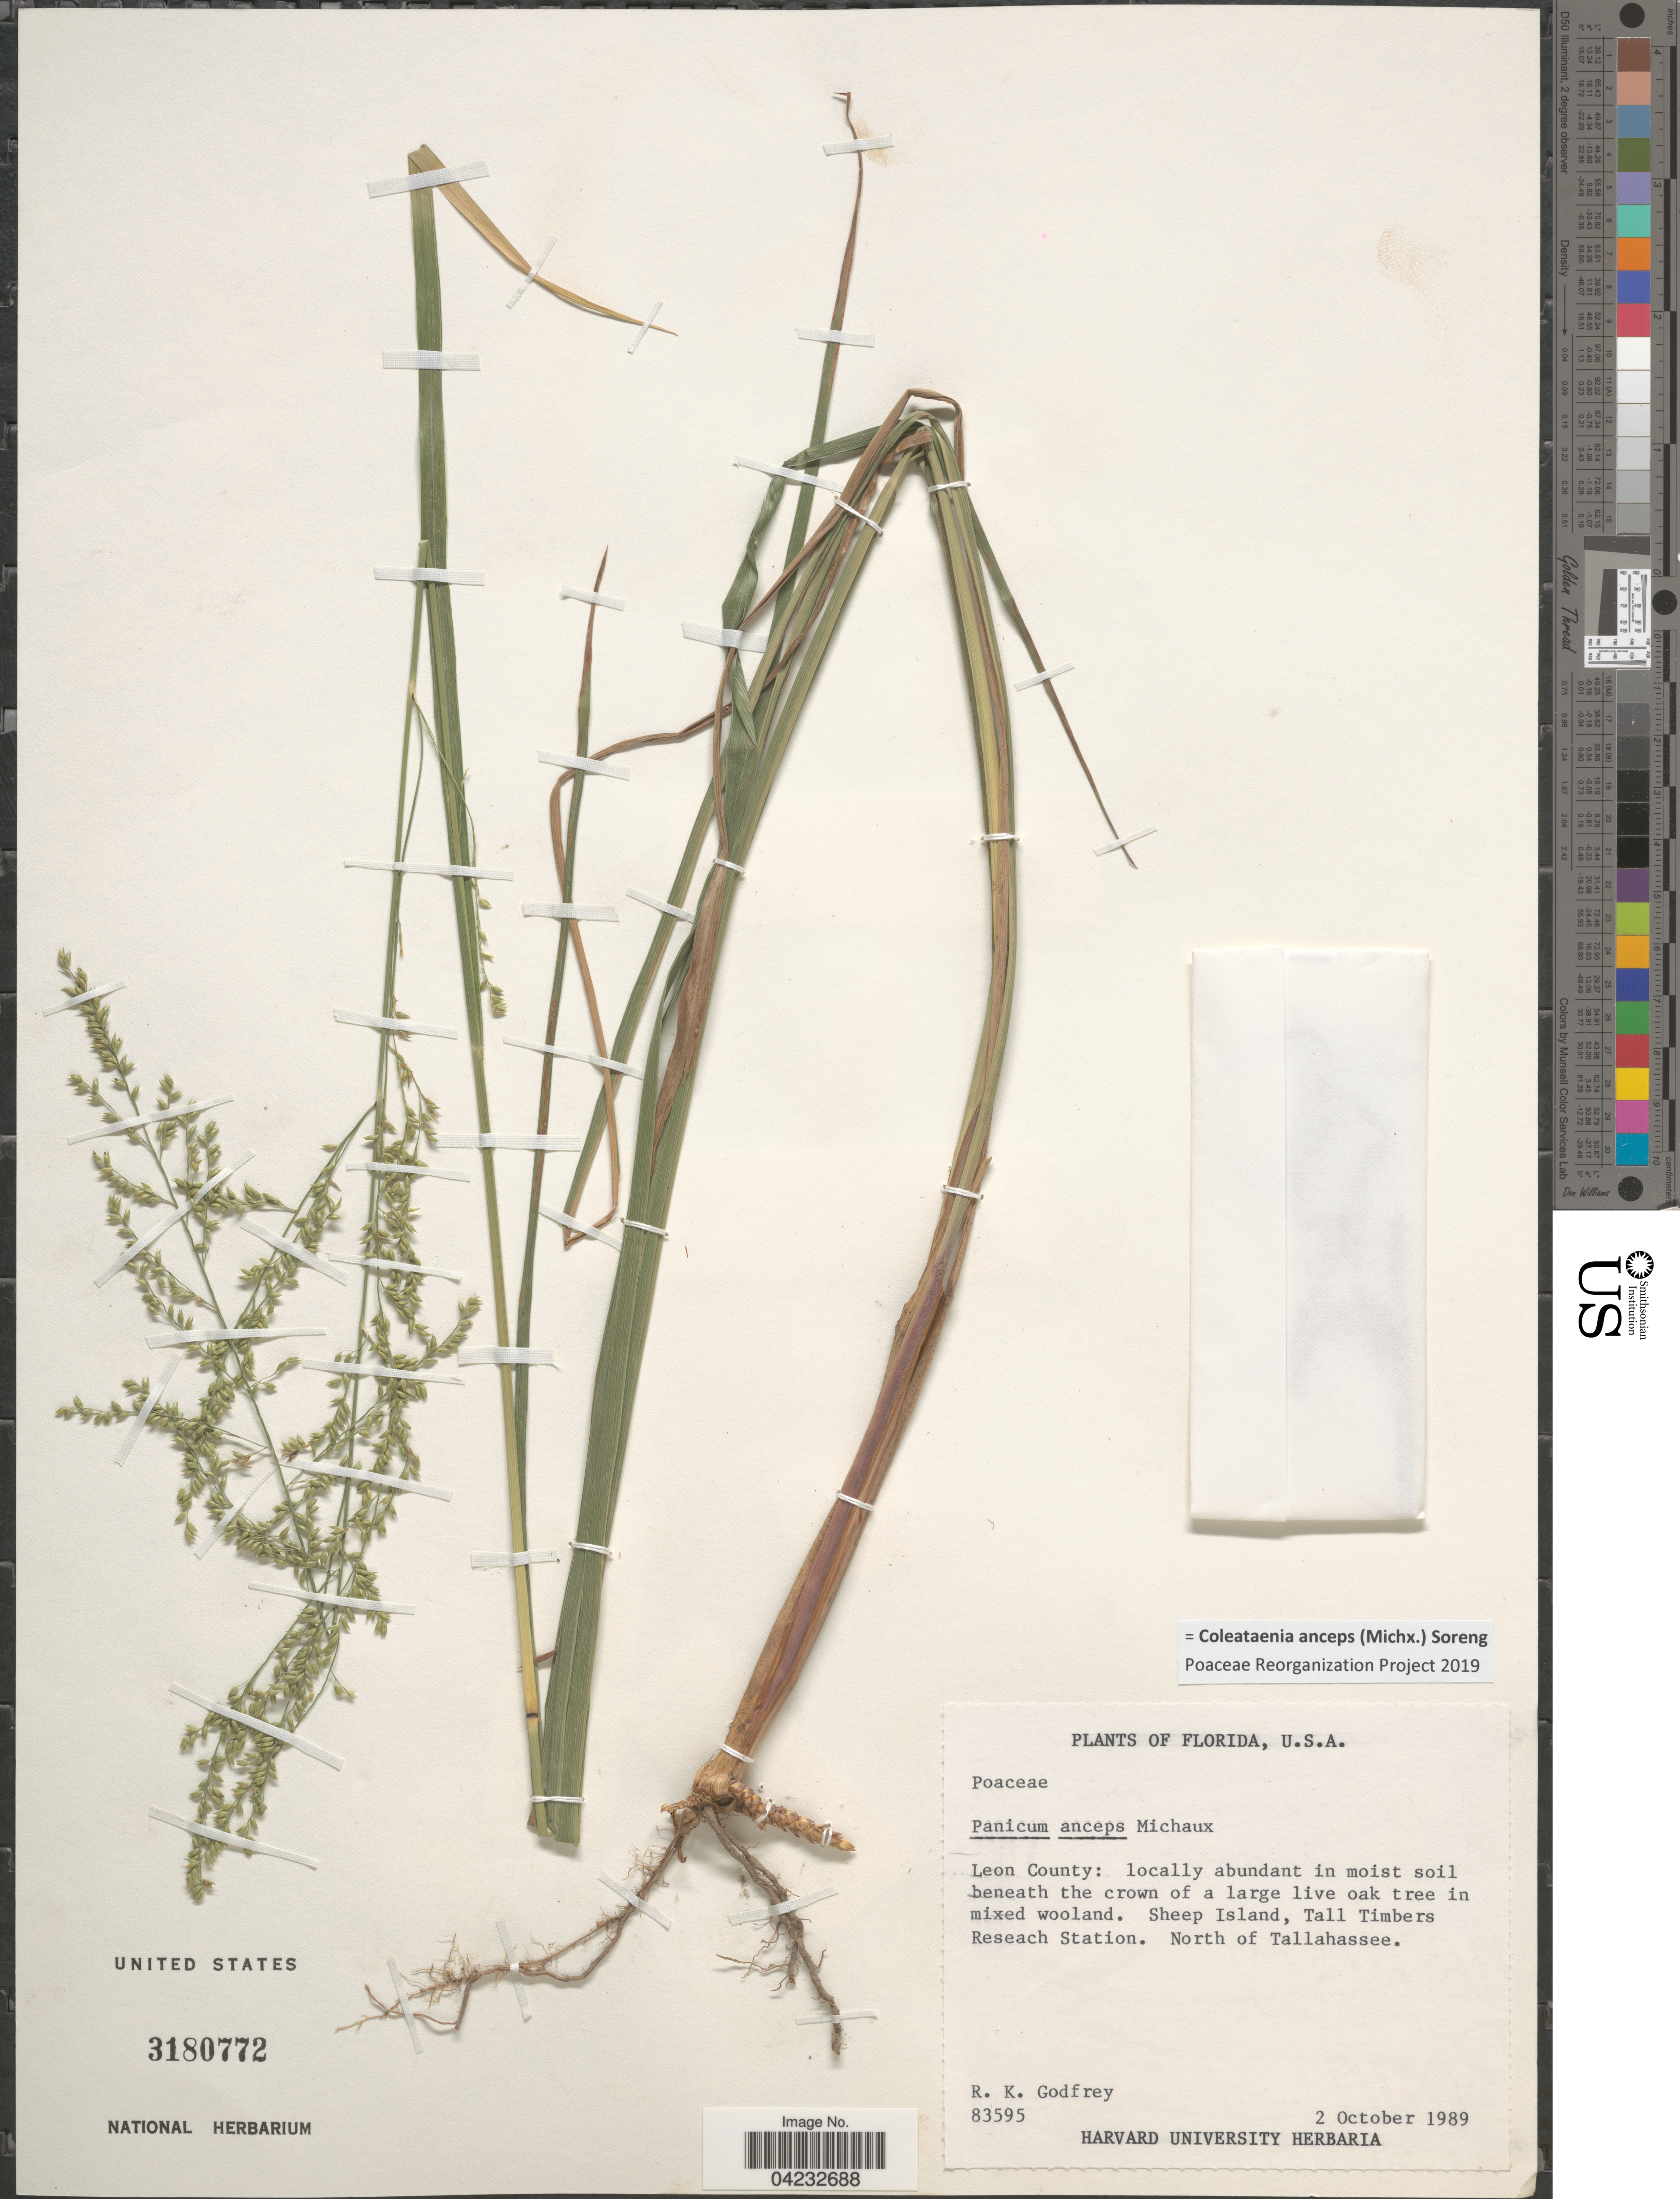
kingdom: Plantae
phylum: Tracheophyta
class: Liliopsida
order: Poales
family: Poaceae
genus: Coleataenia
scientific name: Coleataenia anceps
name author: (Michx.) Soreng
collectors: R. K. Godfrey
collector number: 83595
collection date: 1989-10-02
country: United States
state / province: Florida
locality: Leon County: Sheep Island, Tall Timbers Research Station. North of Tallahassee.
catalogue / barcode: US 3180772